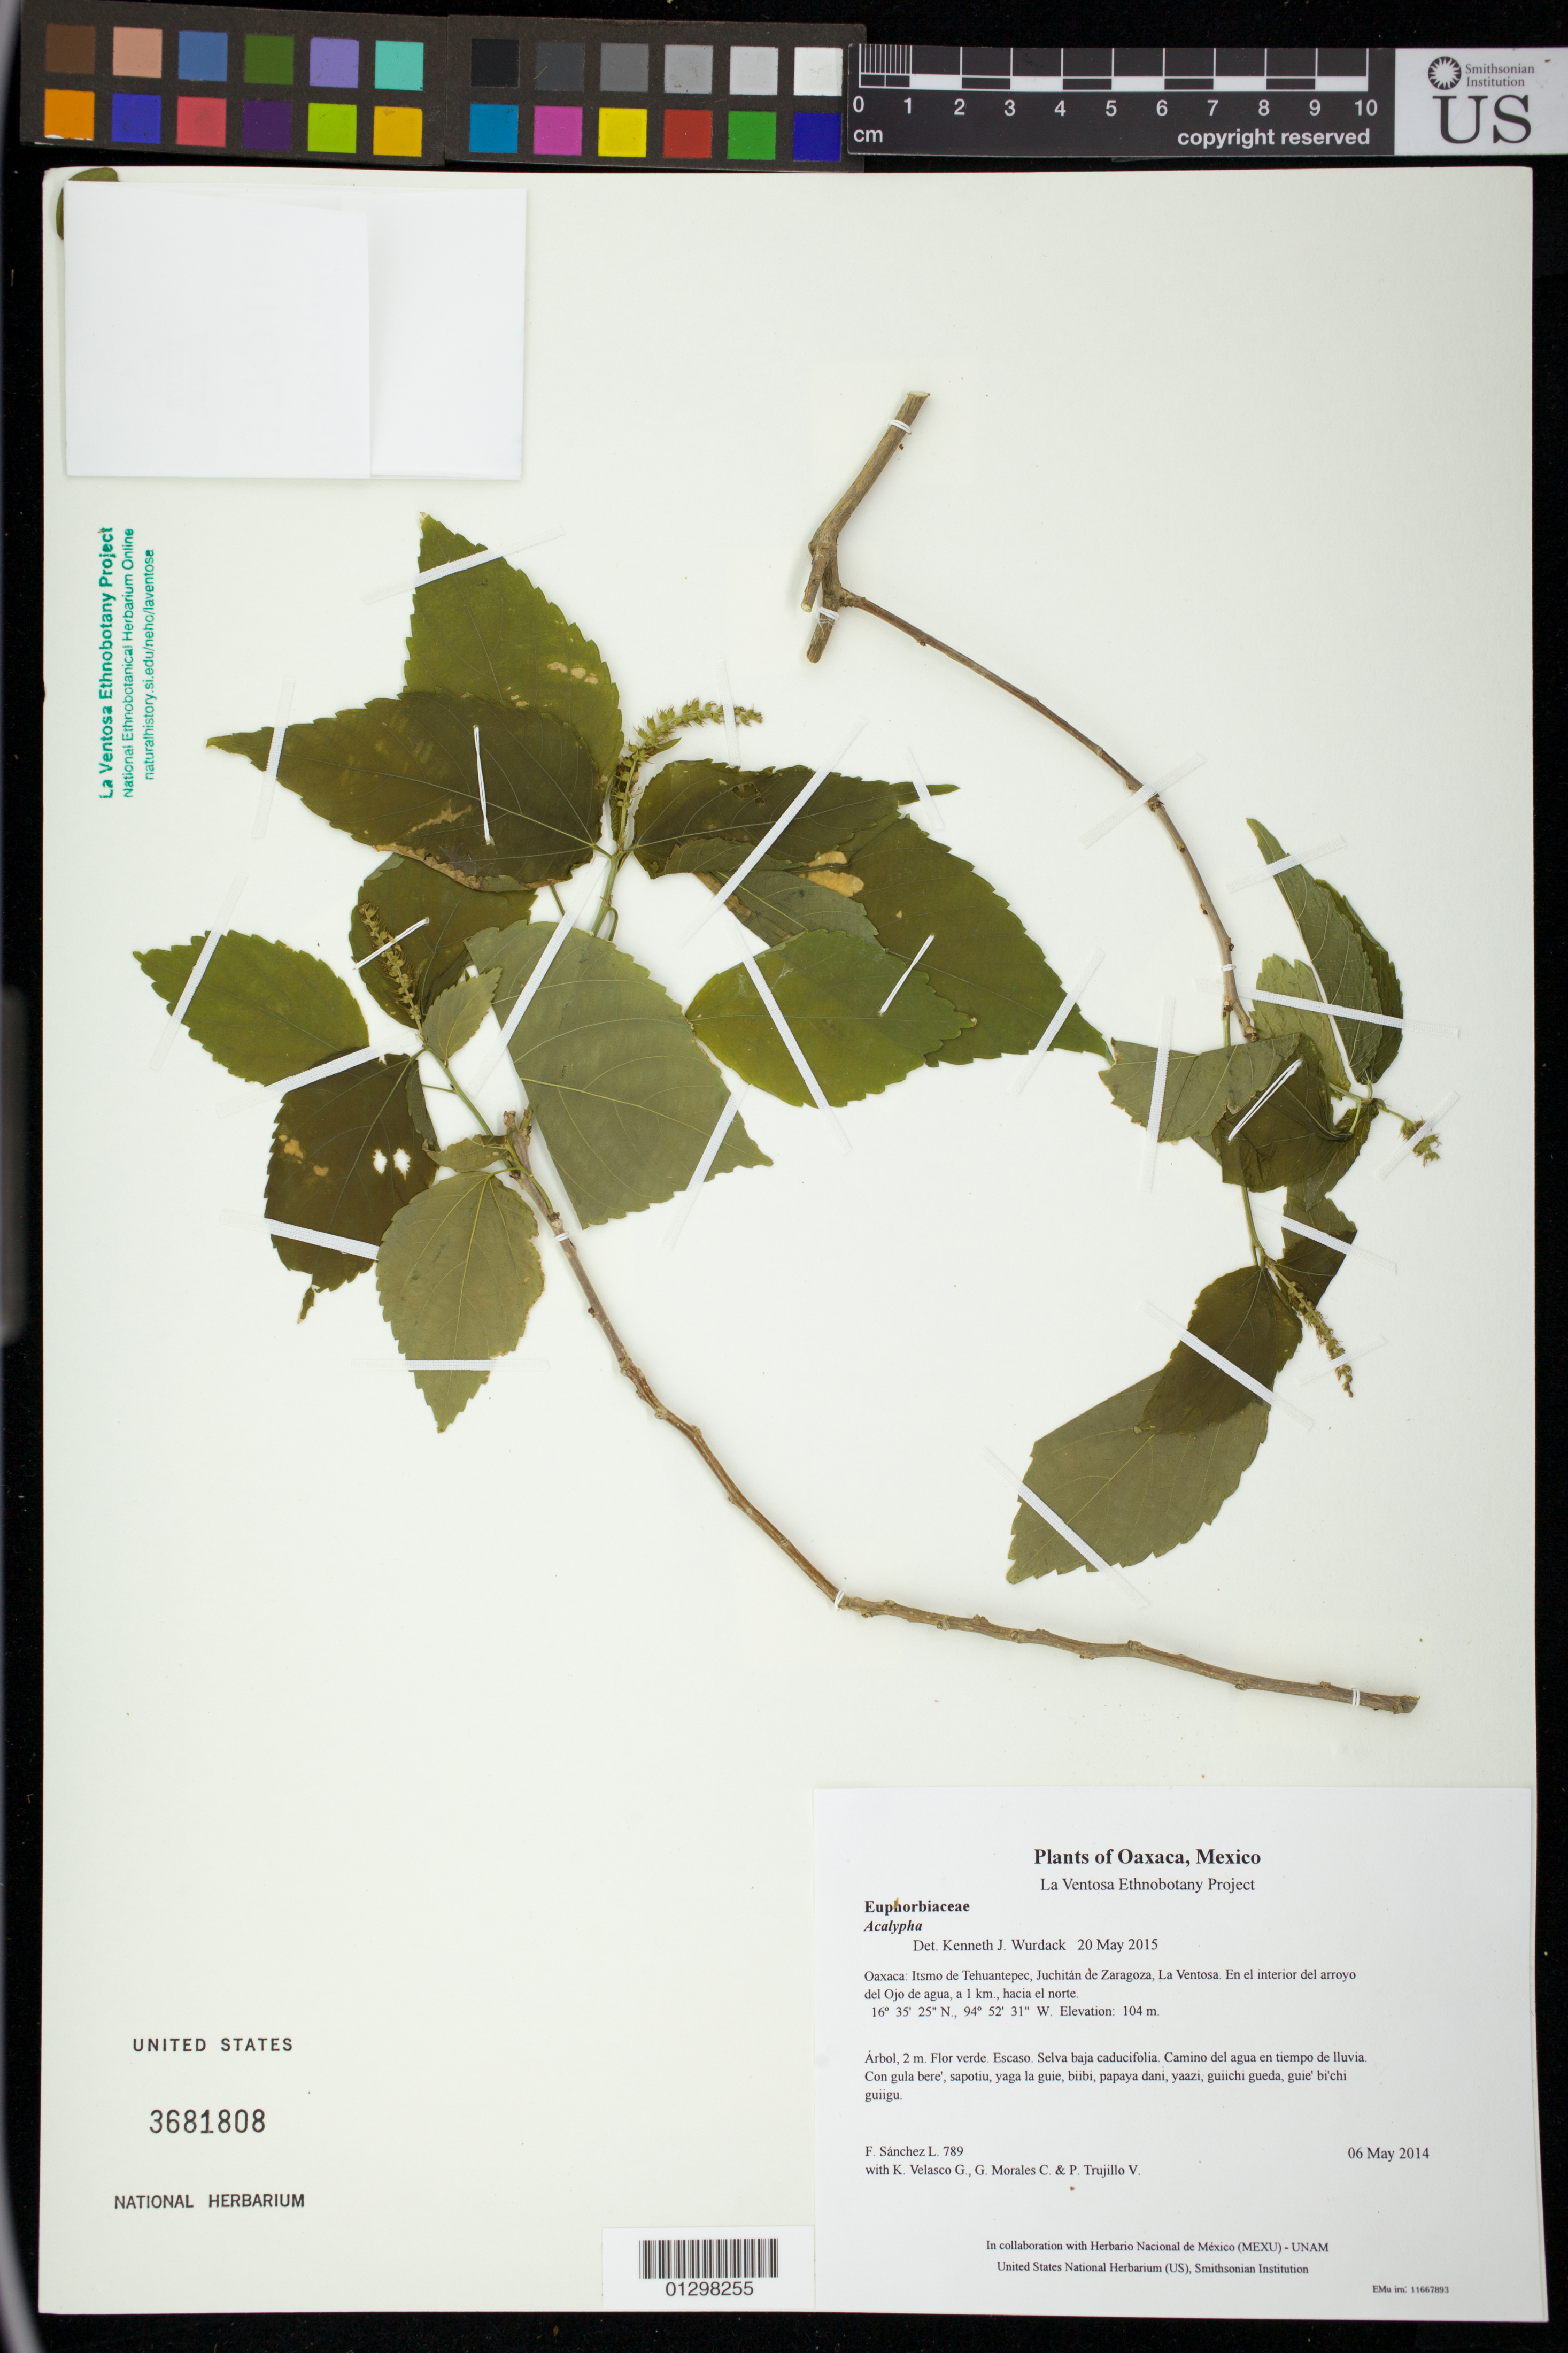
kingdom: Plantae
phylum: Tracheophyta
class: Magnoliopsida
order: Malpighiales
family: Euphorbiaceae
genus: Acalypha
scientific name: Acalypha schiedeana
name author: Schltdl.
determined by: Martínez Gordillo, M.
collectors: F. Sánchez L., K. Velasco G., G. Morales C. & P. Trujillo V.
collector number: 789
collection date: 2014-05-06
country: Mexico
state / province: Oaxaca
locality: Itsmo de Tehuantepec, Juchitán de Zaragoza, La Ventosa. En el interior del arroyo del Ojo de agua, a 1 km., hacia el norte.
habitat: Selva baja caducifolia. Camino del agua en tiempo de lluvia.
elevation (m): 104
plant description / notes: JEBOT, MEXU, SERO, US; Yaga. 2 m. Guie' naga'. Huaxie'.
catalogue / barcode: US 3681808